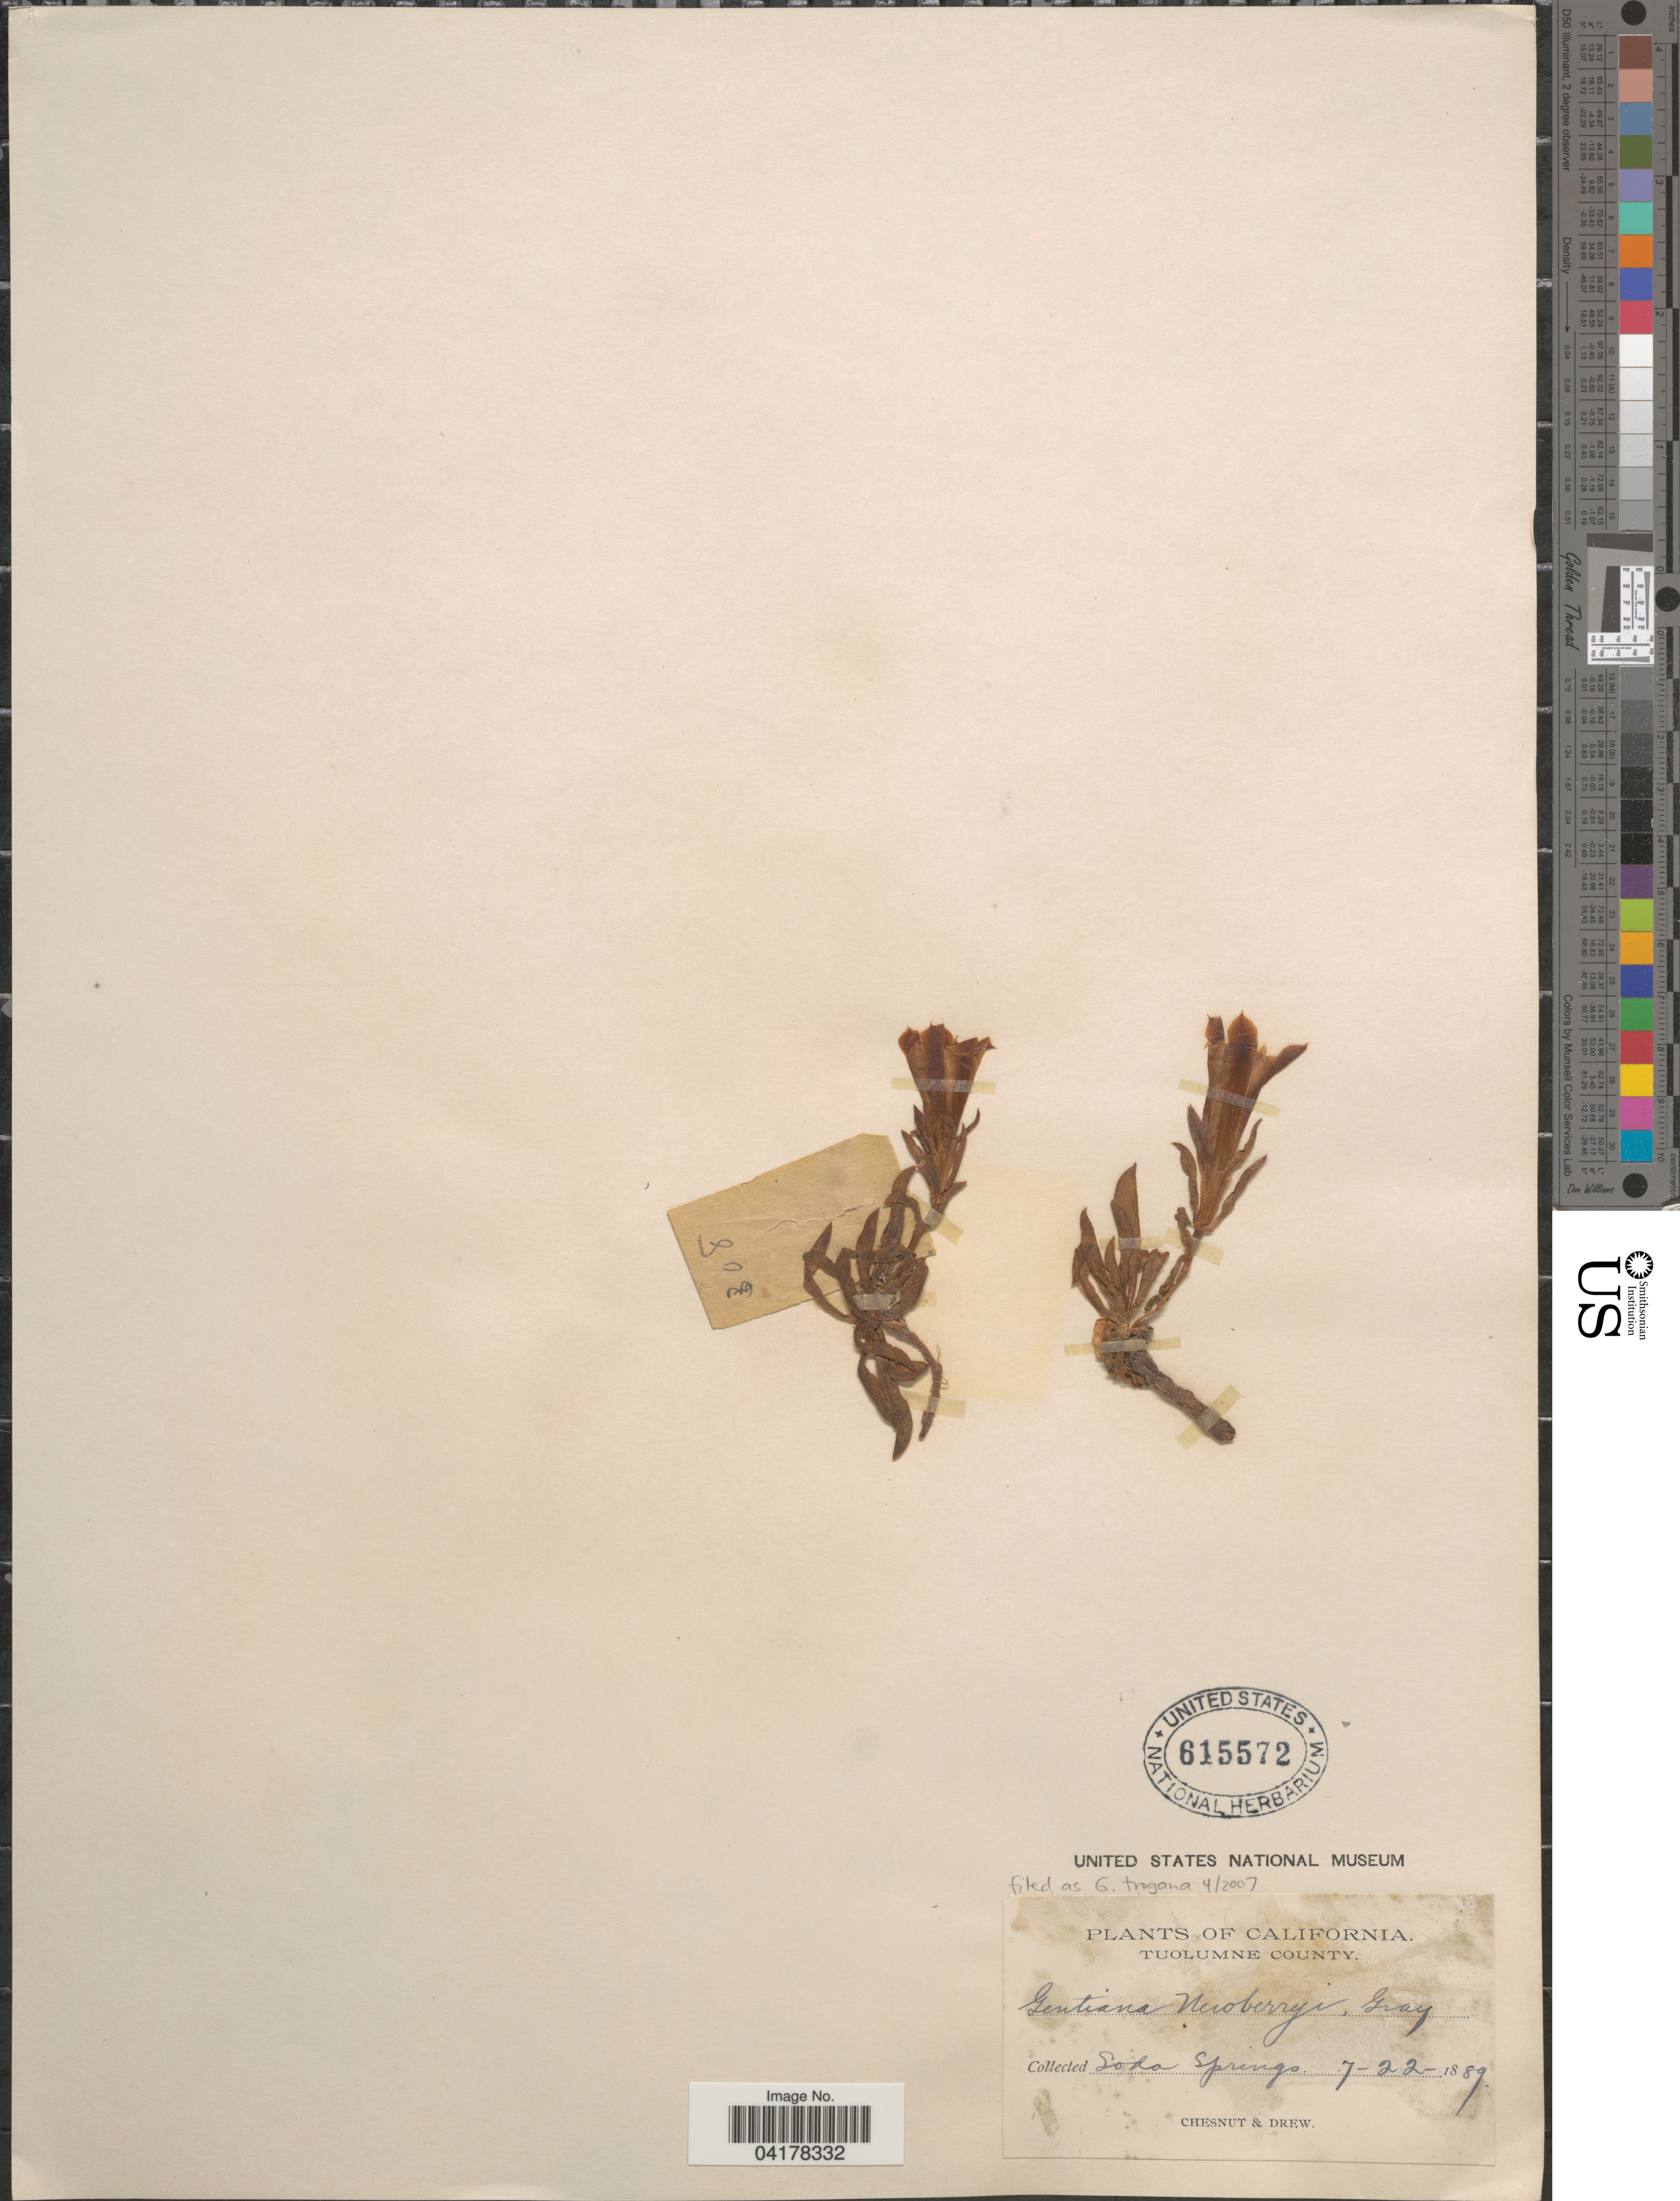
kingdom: Plantae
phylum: Tracheophyta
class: Magnoliopsida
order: Gentianales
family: Gentianaceae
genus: Gentiana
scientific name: Gentiana newberryi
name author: A. Gray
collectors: Chesnut & Drew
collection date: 1889-07-22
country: United States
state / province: California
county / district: Tuolumne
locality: Tuolumne County. Soda Springs.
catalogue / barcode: US 615572